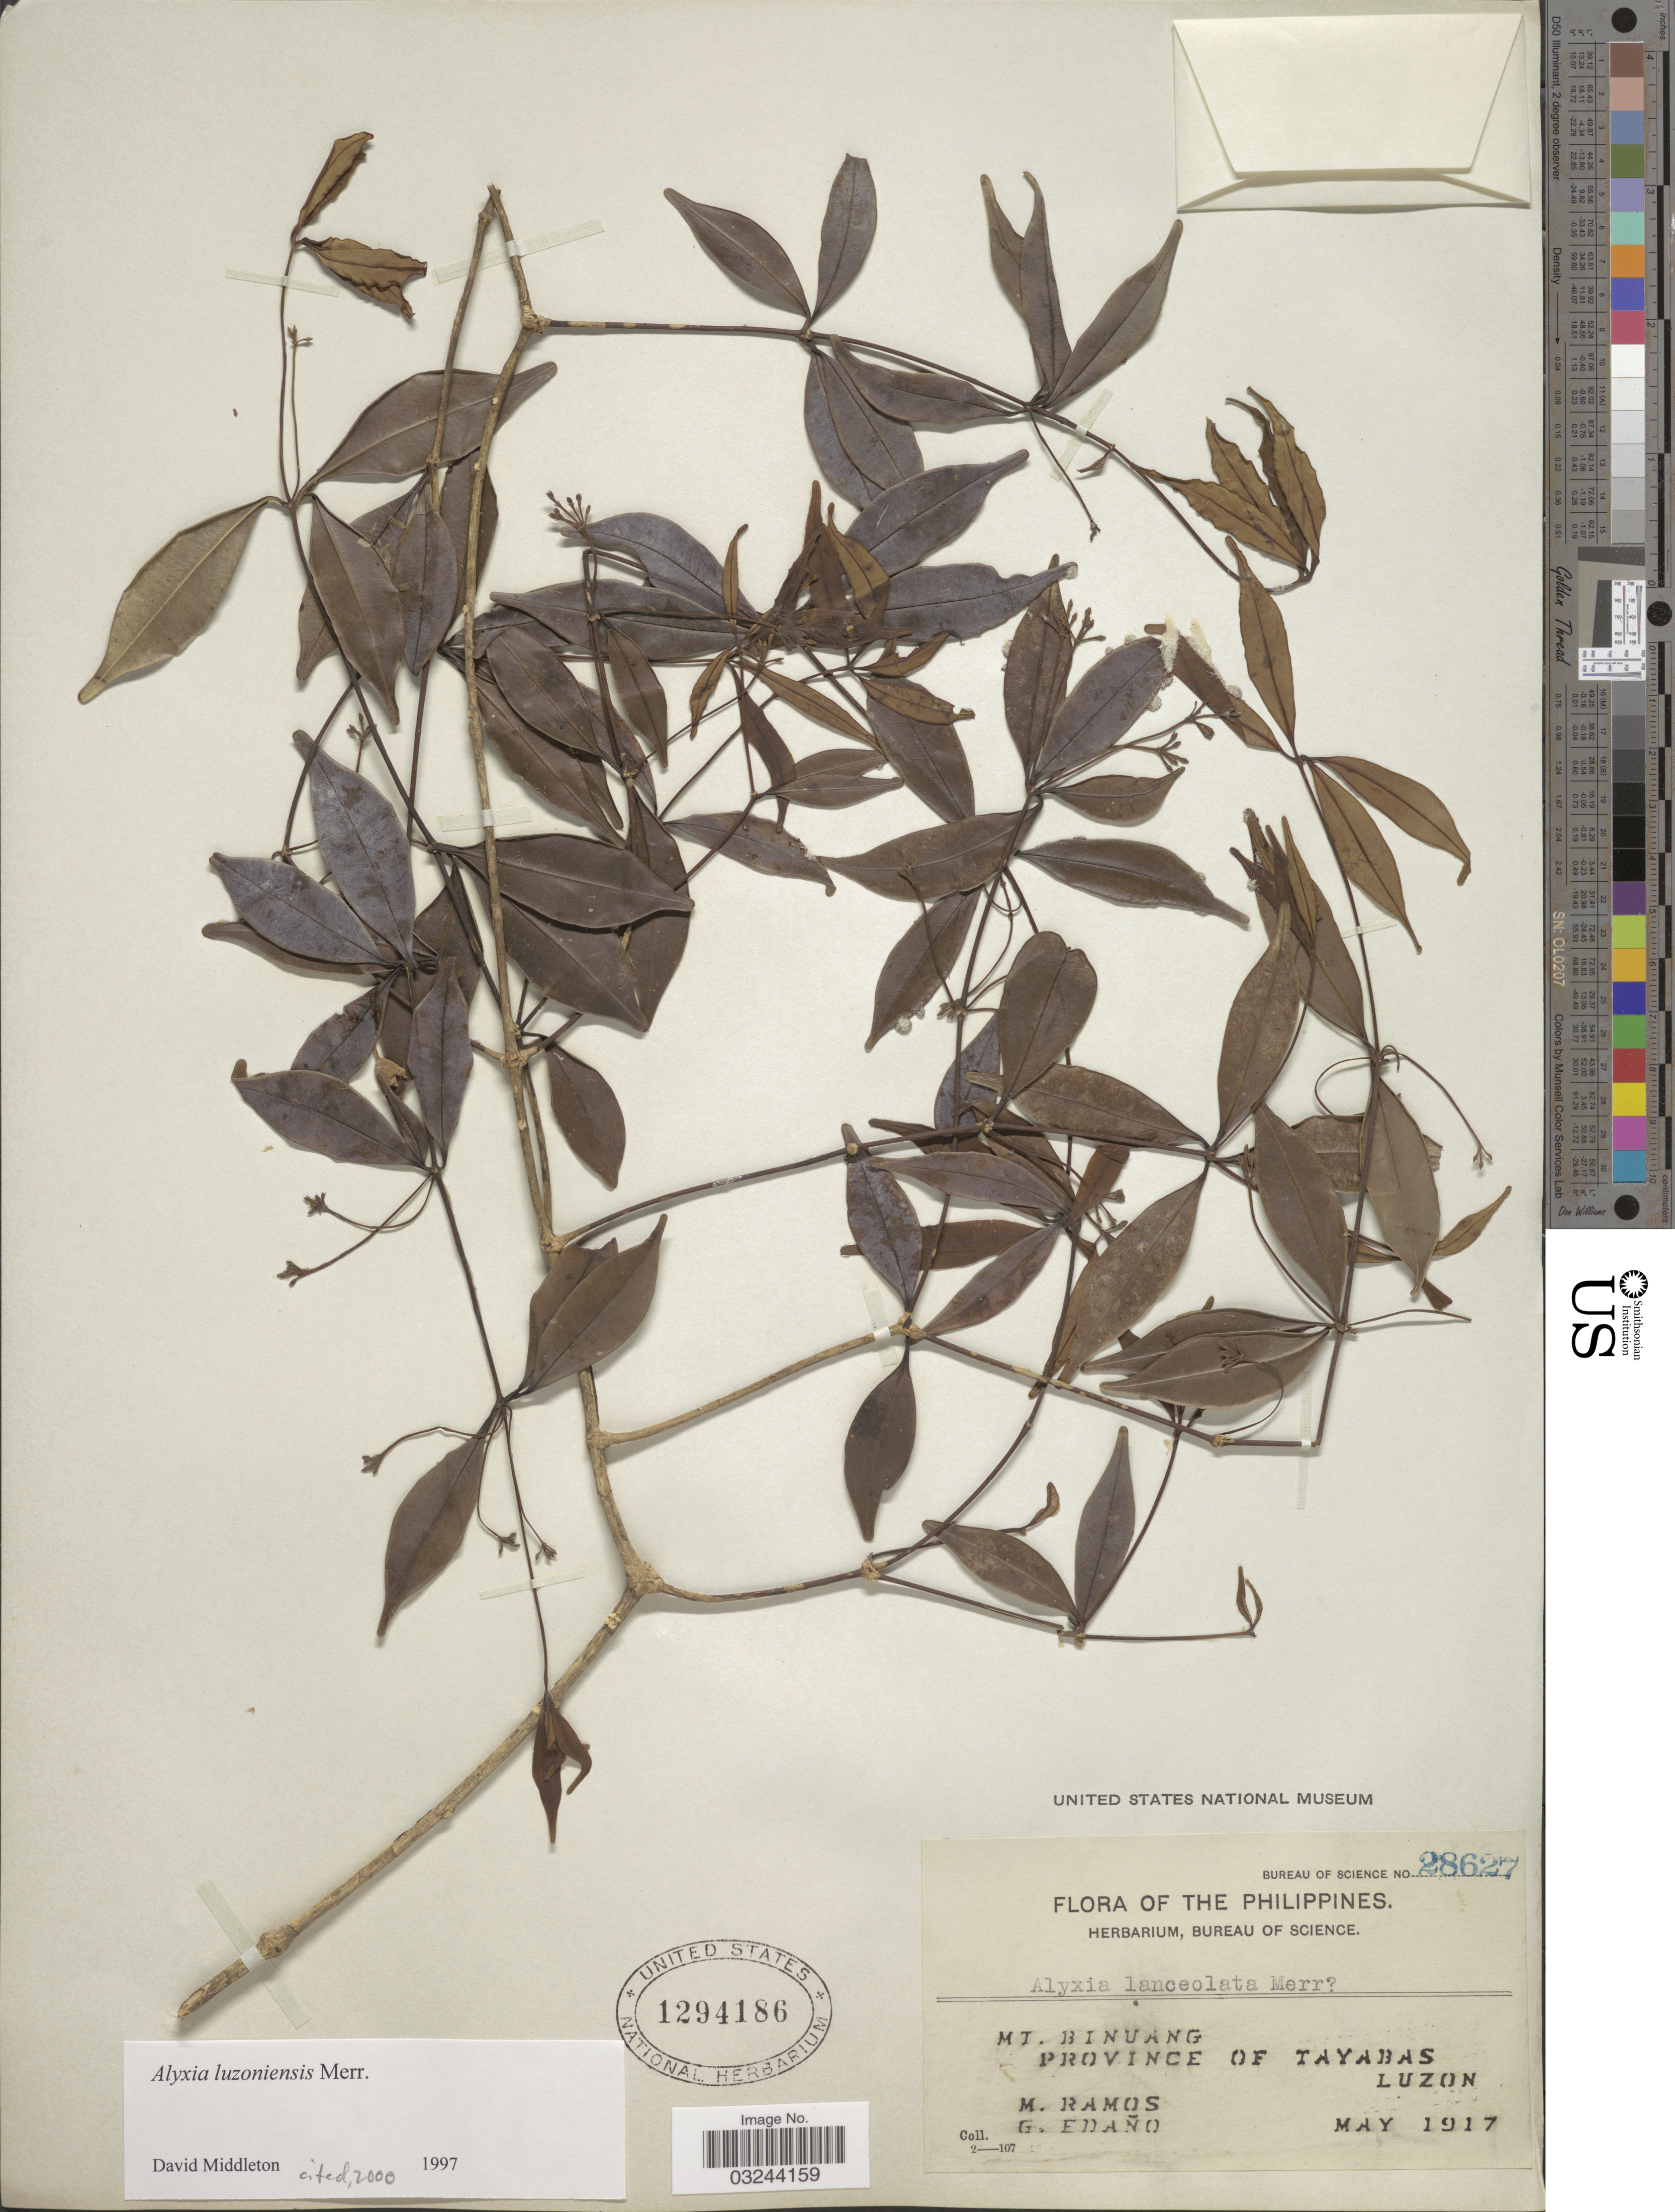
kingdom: Plantae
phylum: Tracheophyta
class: Magnoliopsida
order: Gentianales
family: Apocynaceae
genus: Alyxia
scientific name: Alyxia luzoniensis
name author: Merr.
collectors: M. Ramos & G. Edaño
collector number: Bureau of Science 28627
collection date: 1917-05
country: Philippines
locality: Mt. Binuang, Province of Tayabas, Luzon.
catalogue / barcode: US 1294186